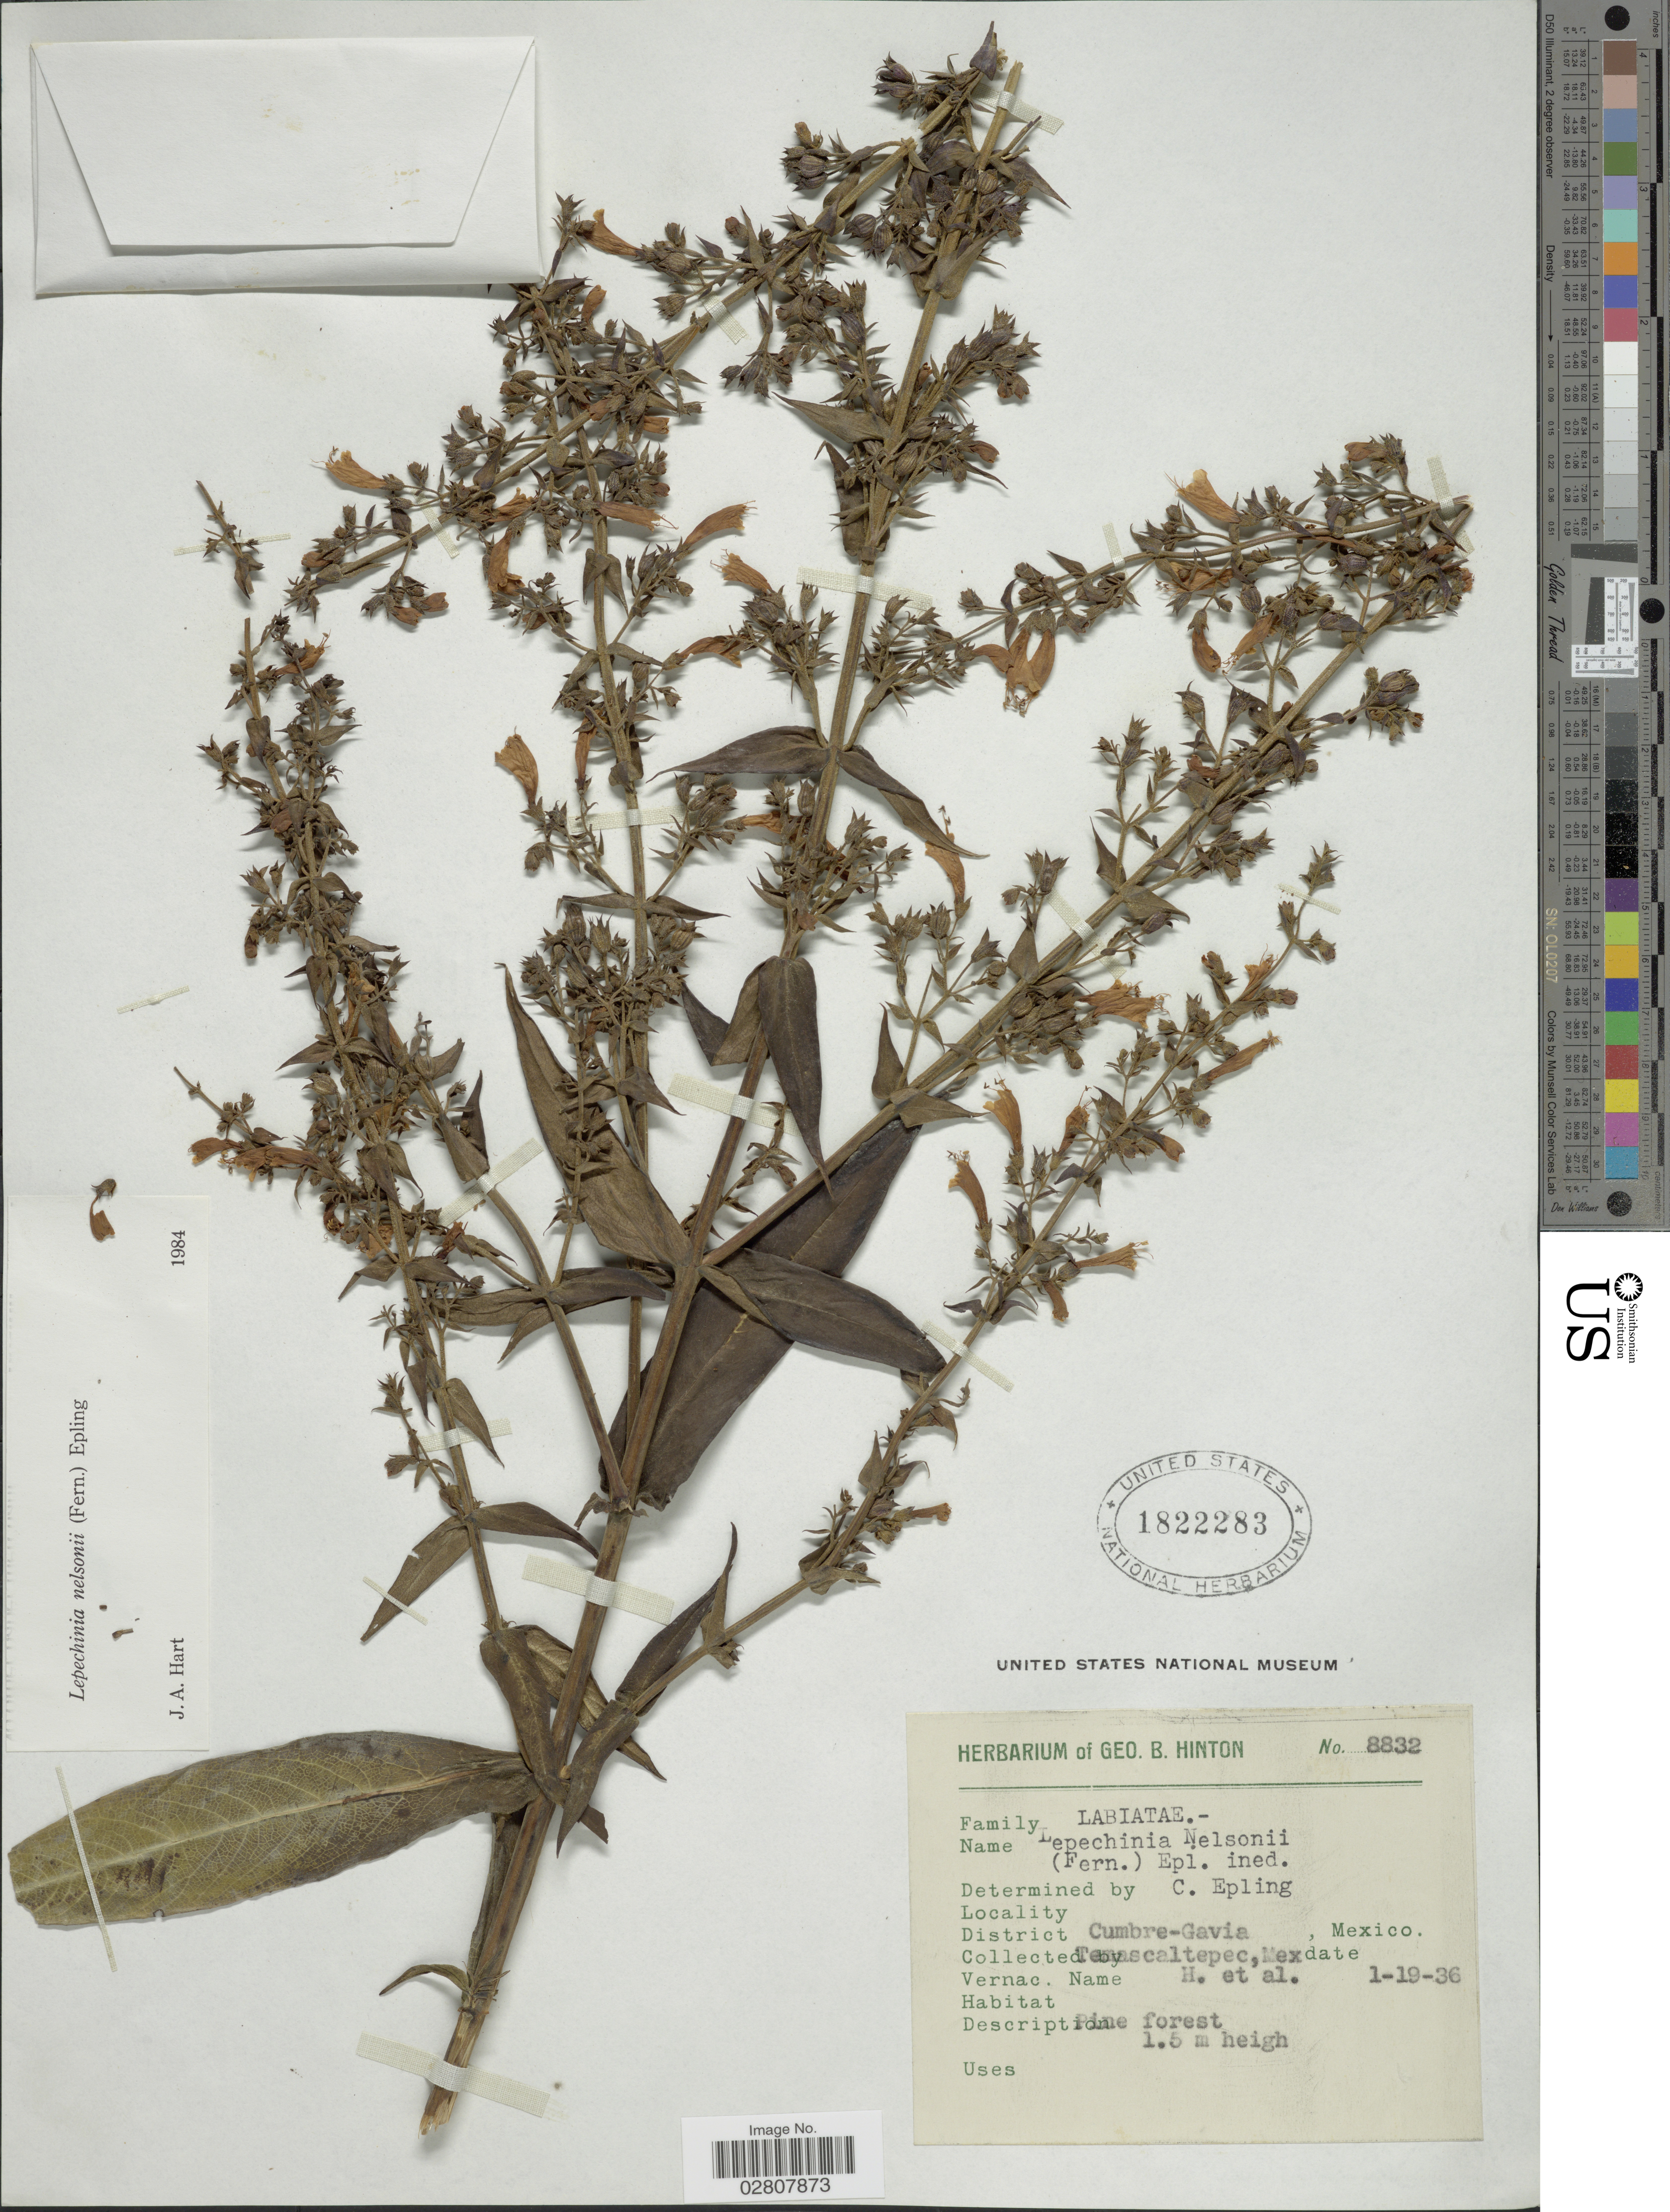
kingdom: Plantae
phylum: Tracheophyta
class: Magnoliopsida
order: Lamiales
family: Lamiaceae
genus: Lepechinia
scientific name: Lepechinia nelsonii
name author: (Fernald) Epling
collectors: G. B. Hinton & et al.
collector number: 8832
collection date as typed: Transcribed d/m/y: 19/1/36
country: Mexico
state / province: México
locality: Cumbre-Gavia. District Temascaltepec.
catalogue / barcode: US 1822283